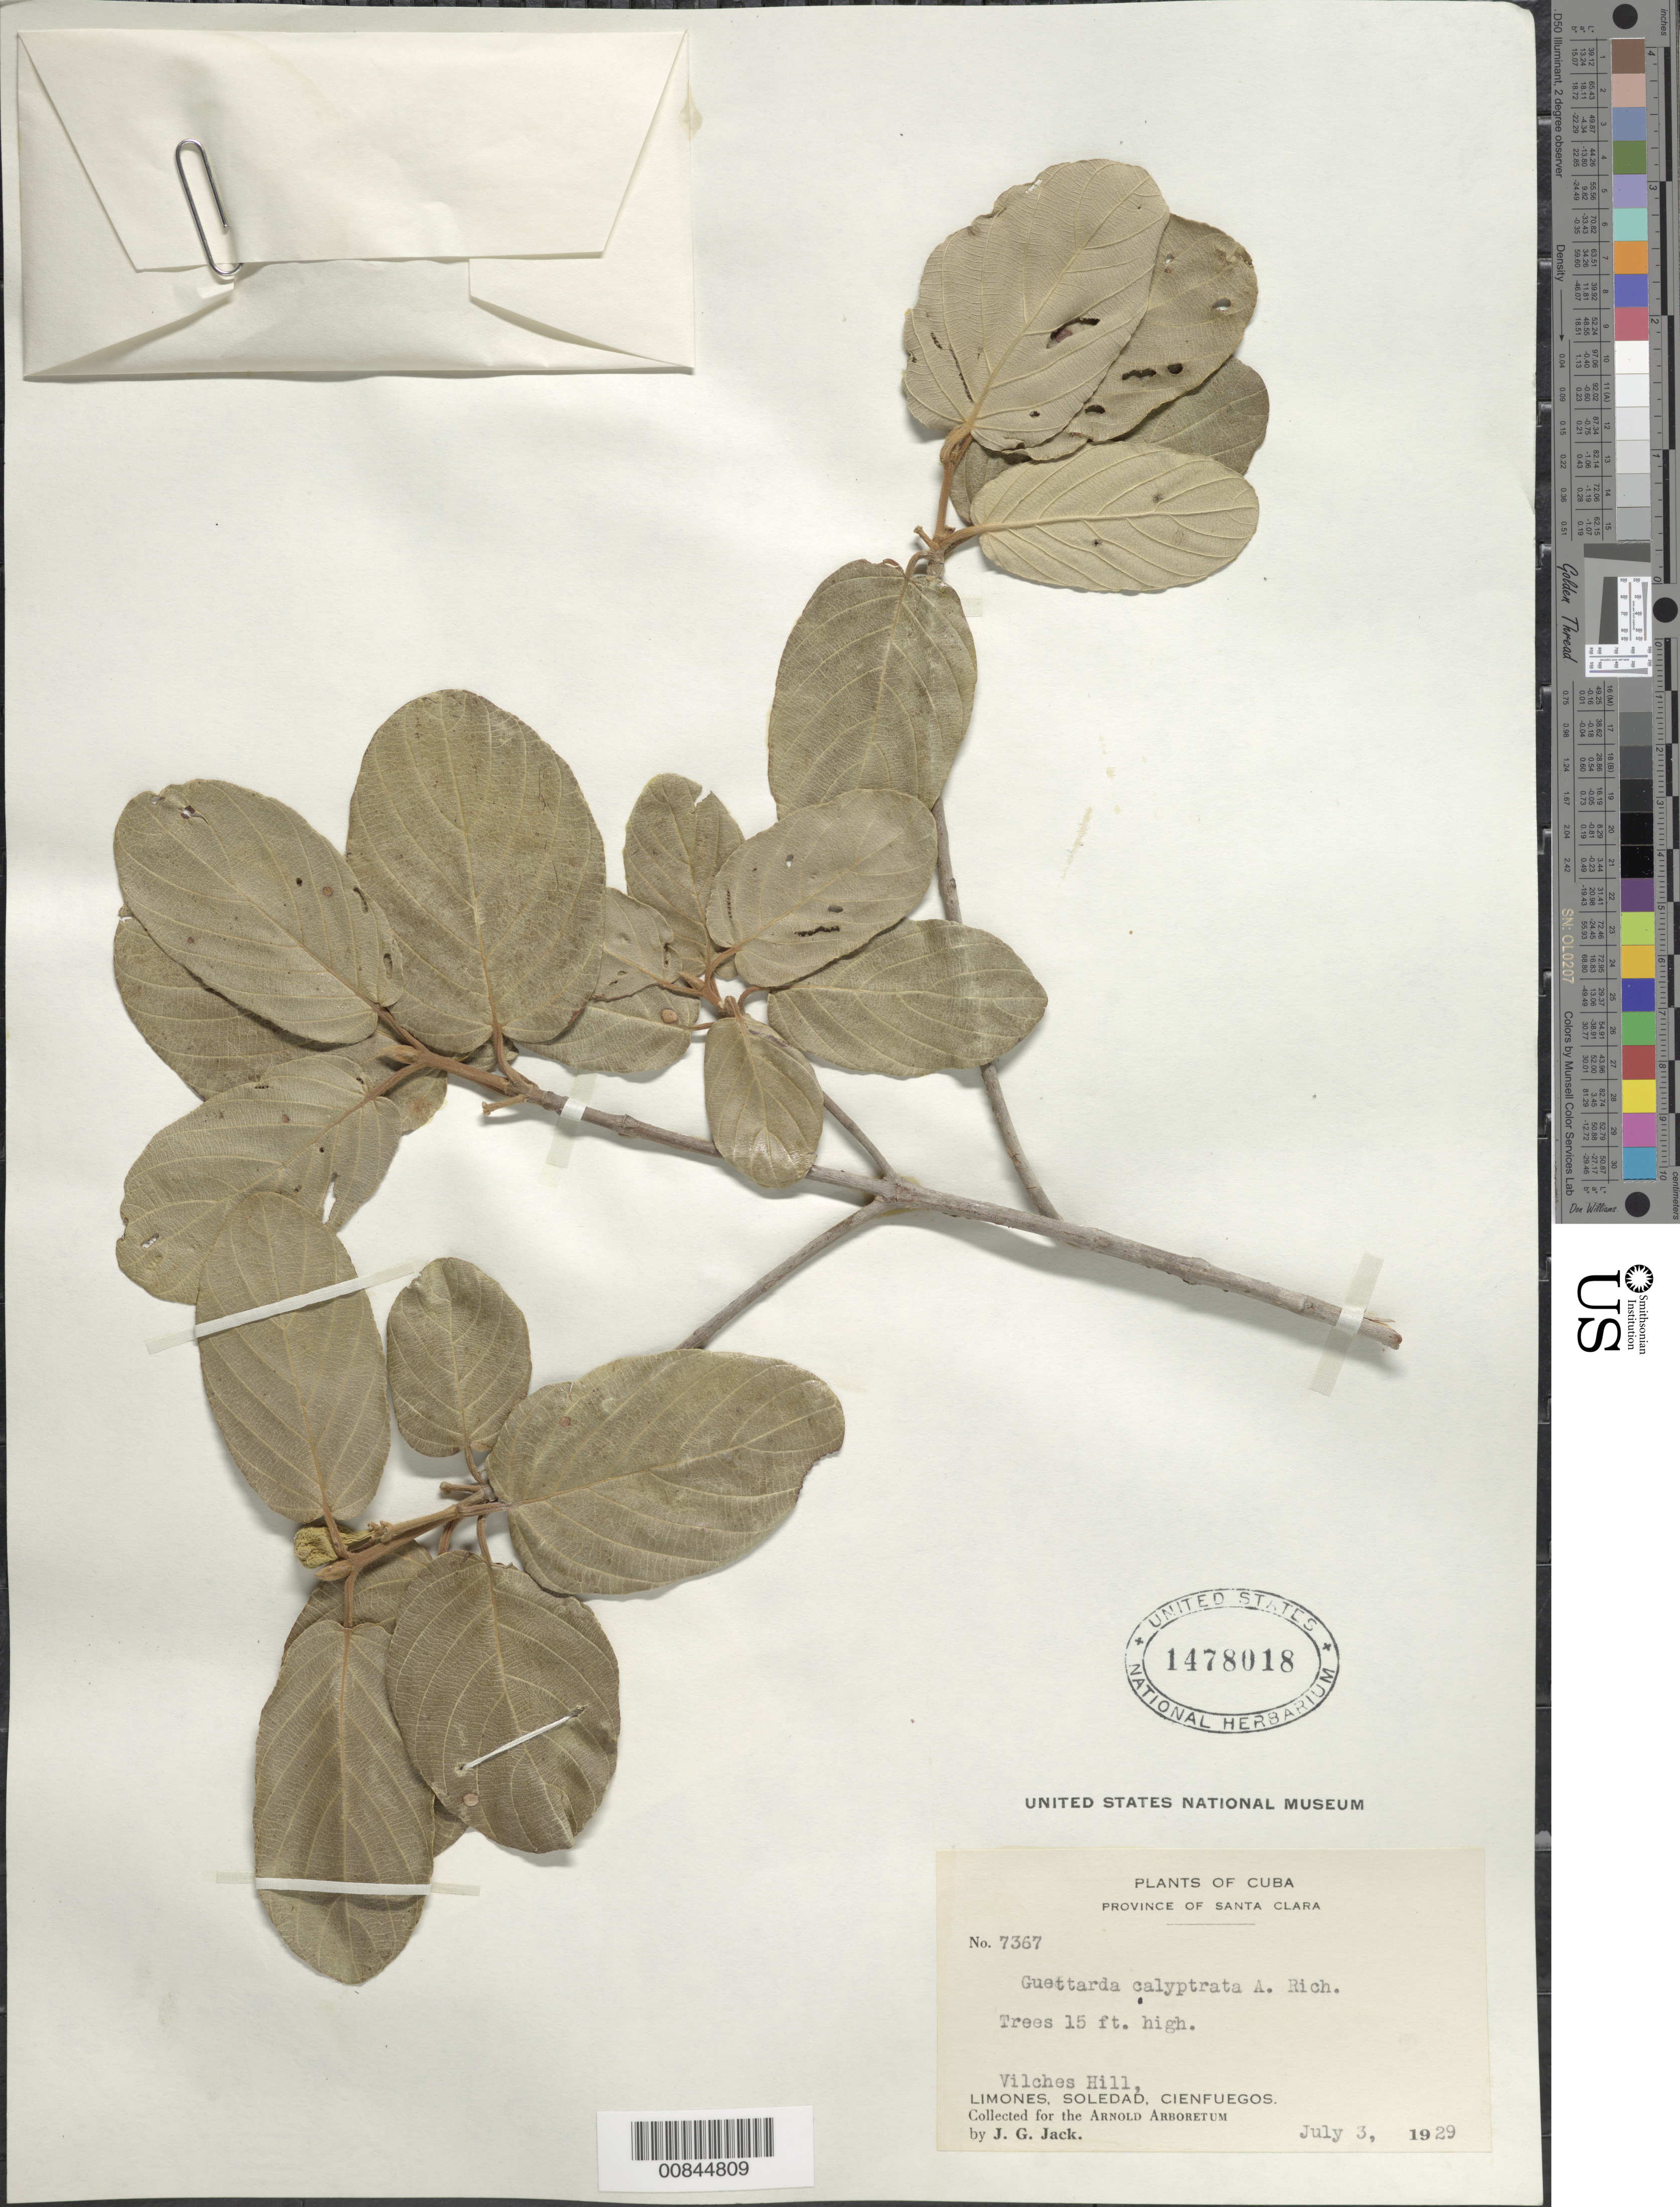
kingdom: Plantae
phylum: Tracheophyta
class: Magnoliopsida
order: Gentianales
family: Rubiaceae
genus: Guettarda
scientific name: Guettarda calyptrata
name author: A. Rich.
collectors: J. G. Jack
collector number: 7367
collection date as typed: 03 Jul 1929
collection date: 1929-07-03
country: Cuba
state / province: Las Villas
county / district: Cienfuegos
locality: Vilches Hill, Limones, Soledad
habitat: Hill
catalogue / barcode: US 1478018